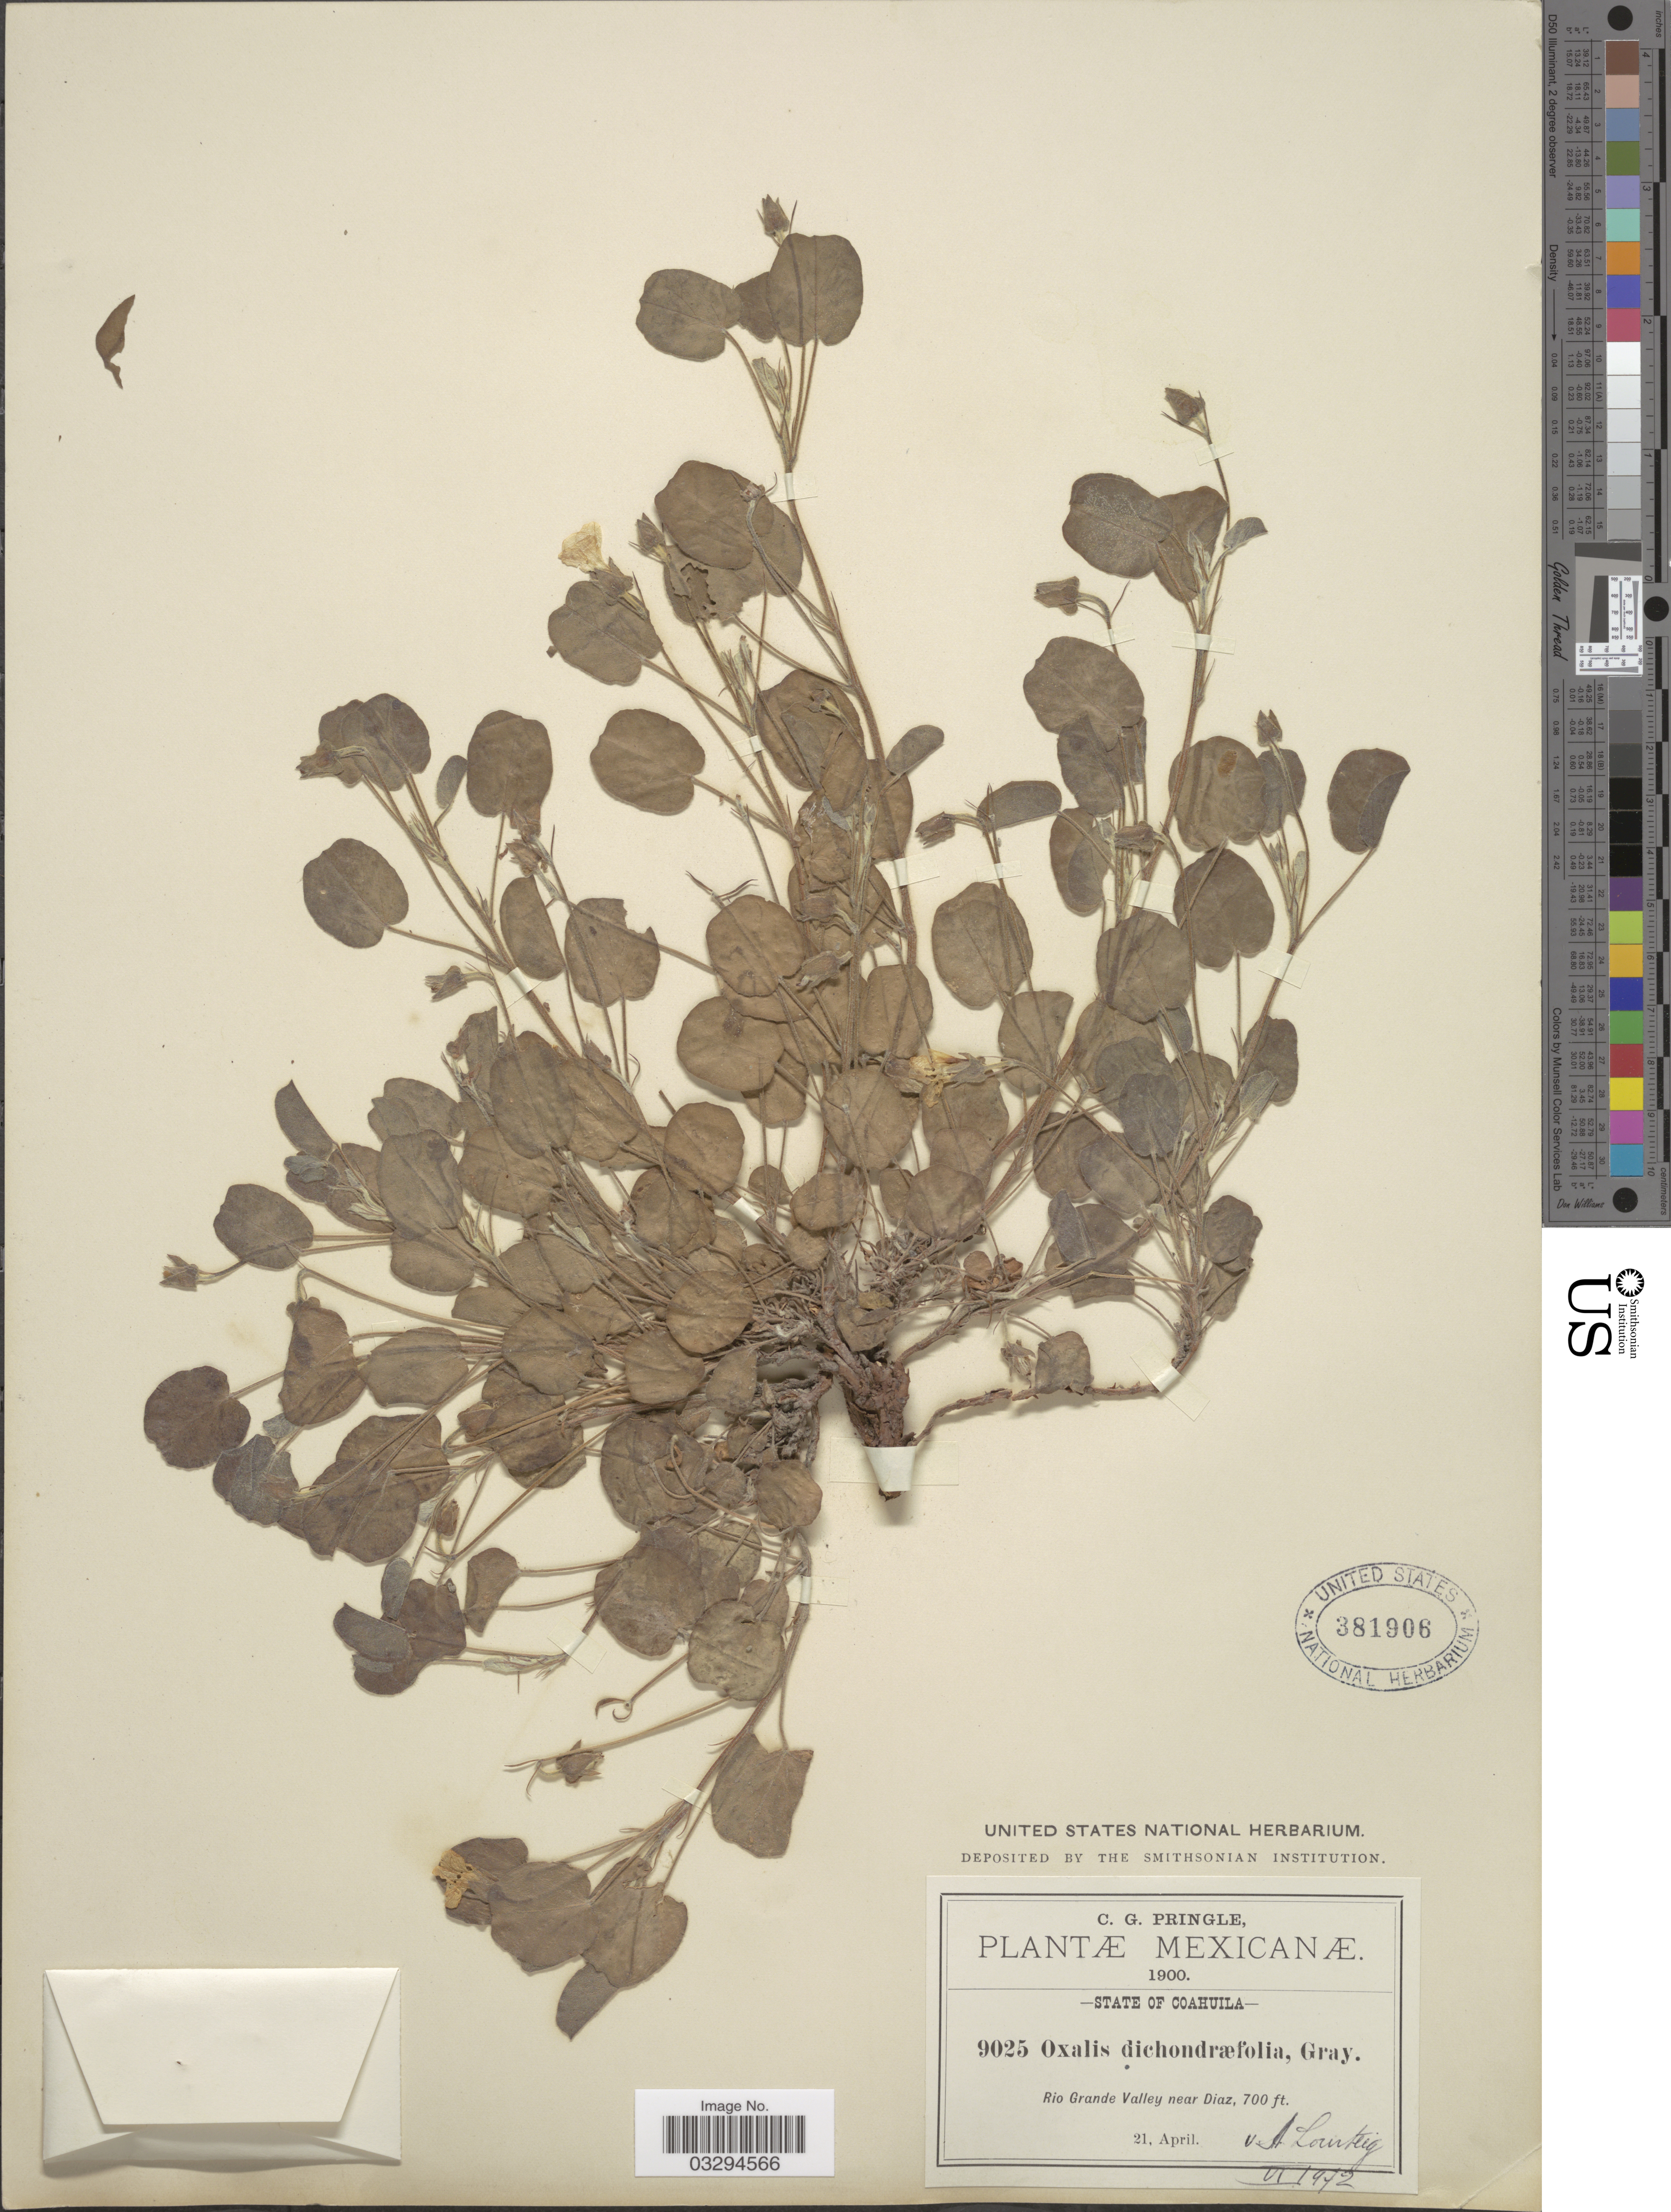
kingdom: Plantae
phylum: Tracheophyta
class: Magnoliopsida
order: Oxalidales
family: Oxalidaceae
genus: Oxalis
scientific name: Oxalis dichondraefolia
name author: A. Gray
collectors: C. G. Pringle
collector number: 9025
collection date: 1900-04-21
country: Mexico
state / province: Coahuila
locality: Rio Grande Valley near Diaz.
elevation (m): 213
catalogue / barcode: US 381906